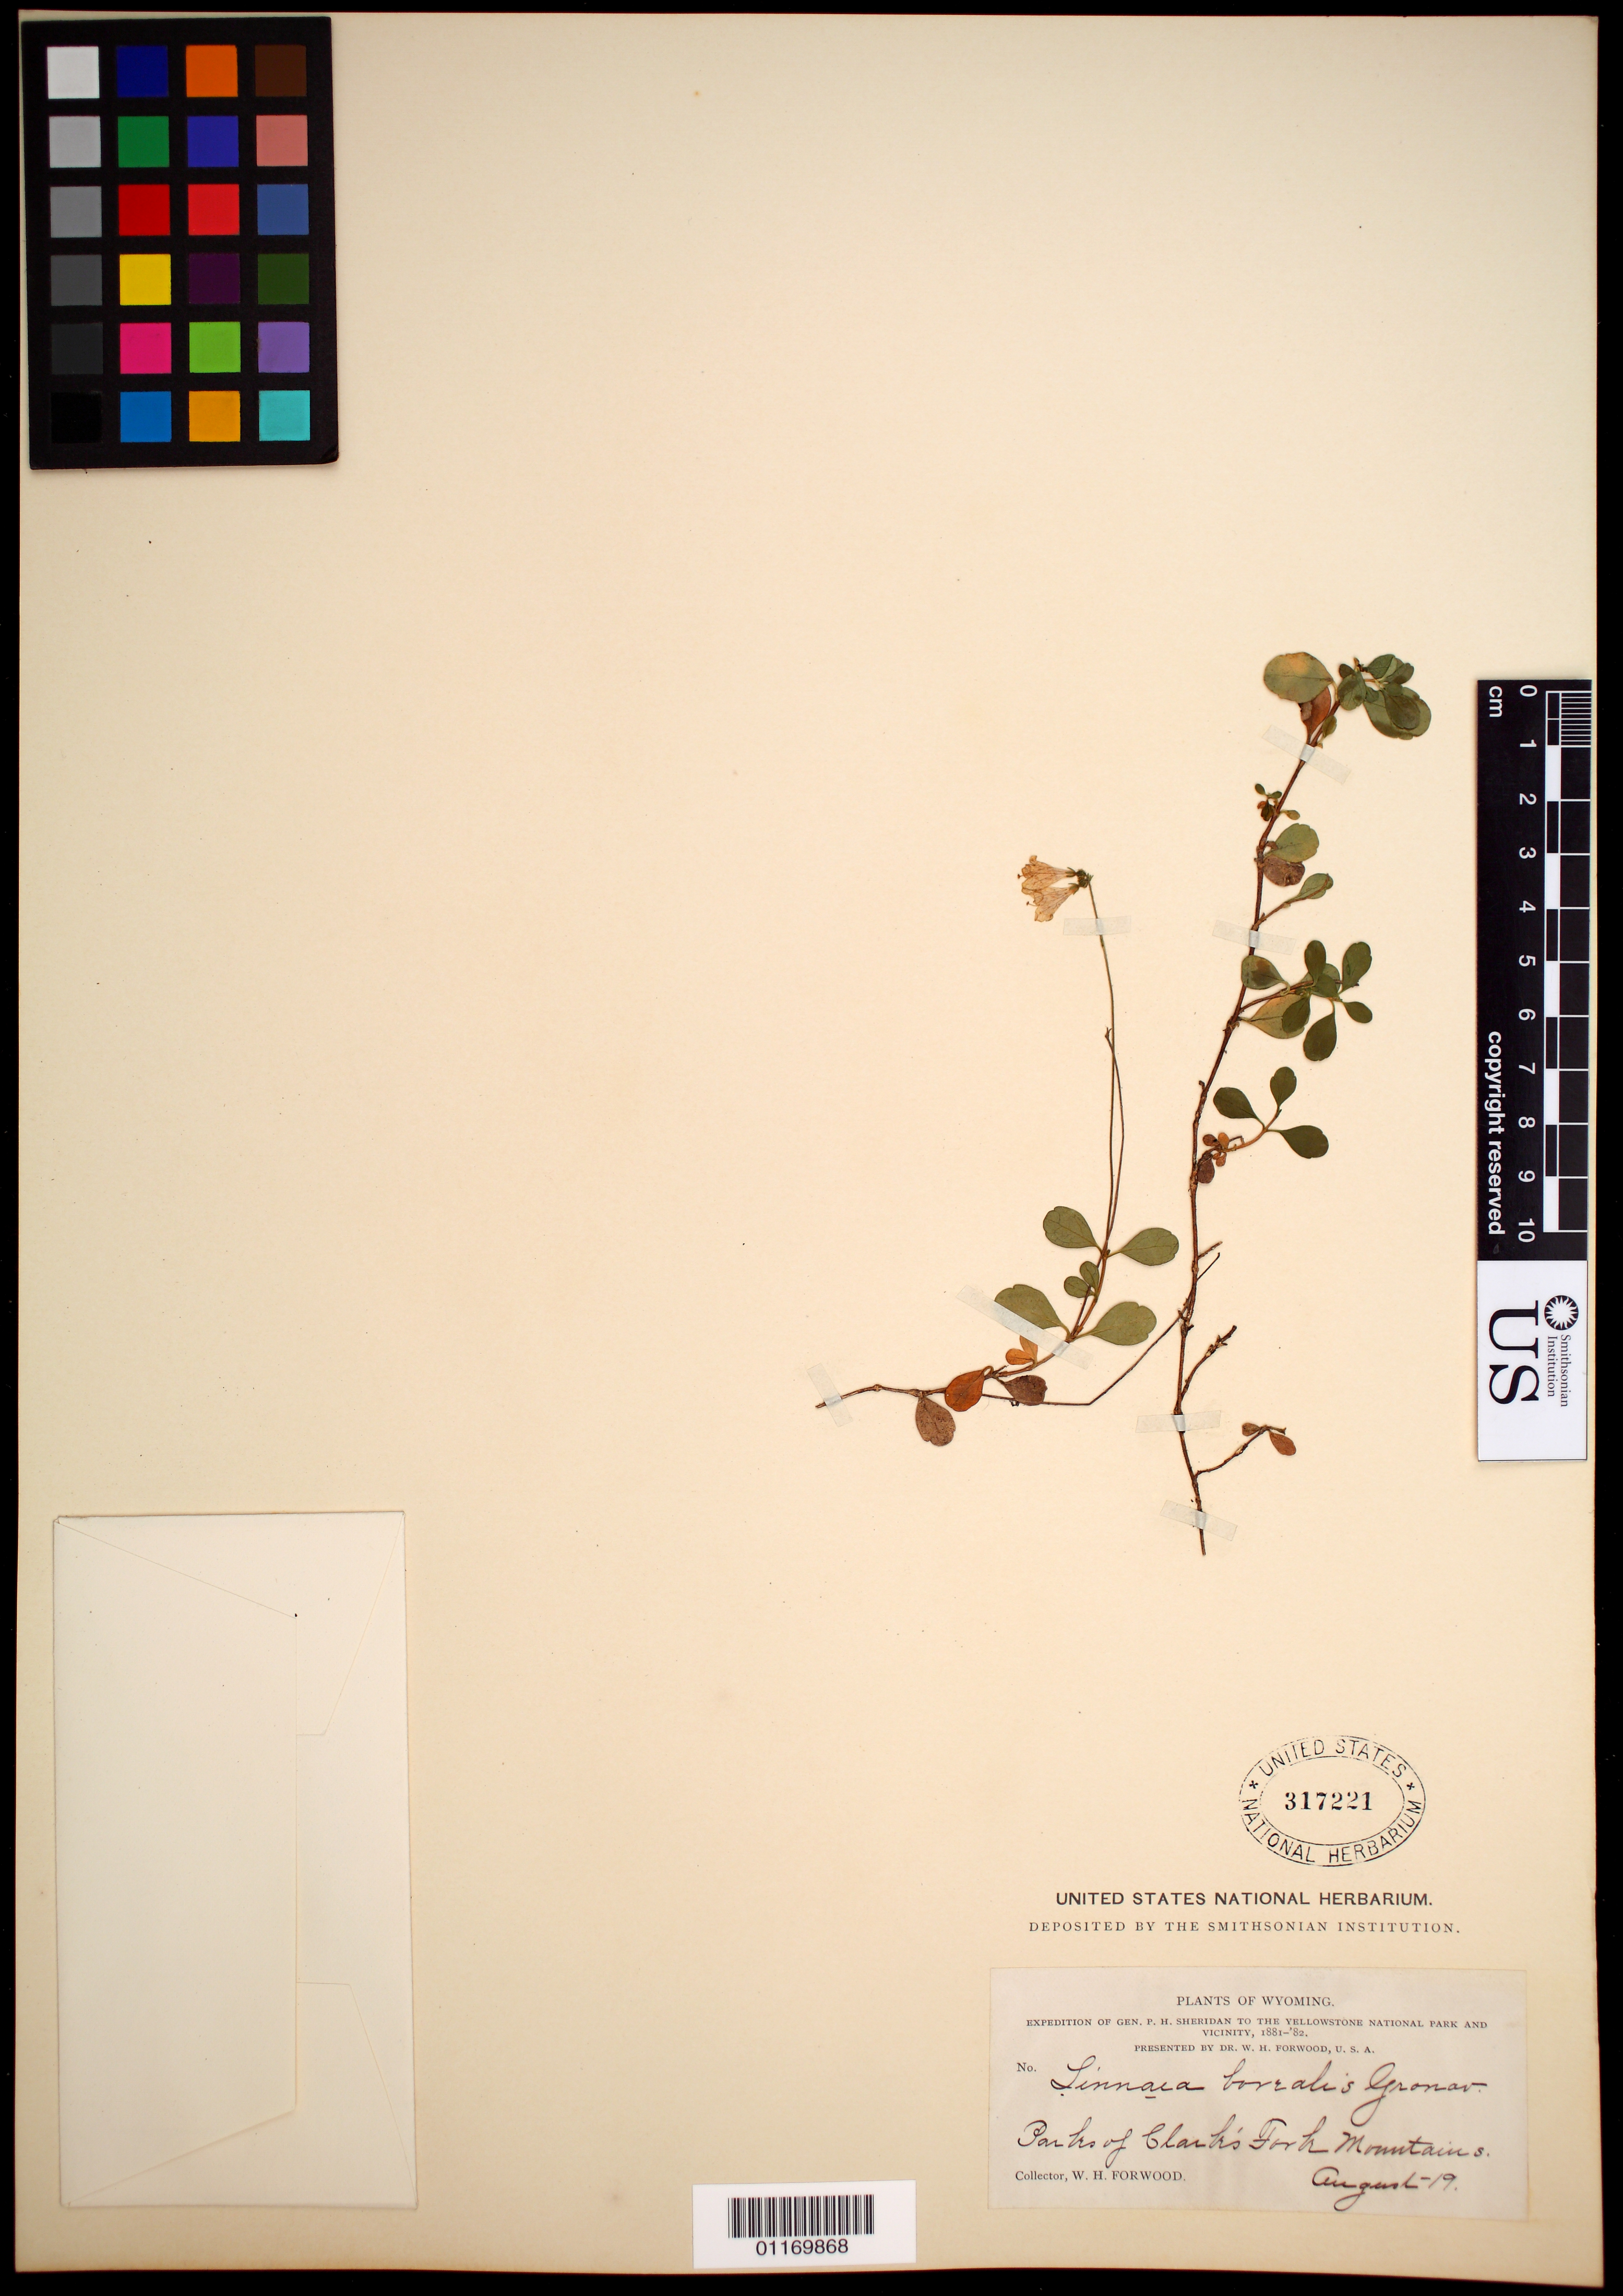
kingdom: Plantae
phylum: Tracheophyta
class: Magnoliopsida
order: Dipsacales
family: Caprifoliaceae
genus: Linnaea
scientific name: Linnaea borealis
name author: L.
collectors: W. Forwood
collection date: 1881-08-19 or 1882-08-19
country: United States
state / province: Wyoming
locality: Parks of Clark's Fork Mountains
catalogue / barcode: US 317221